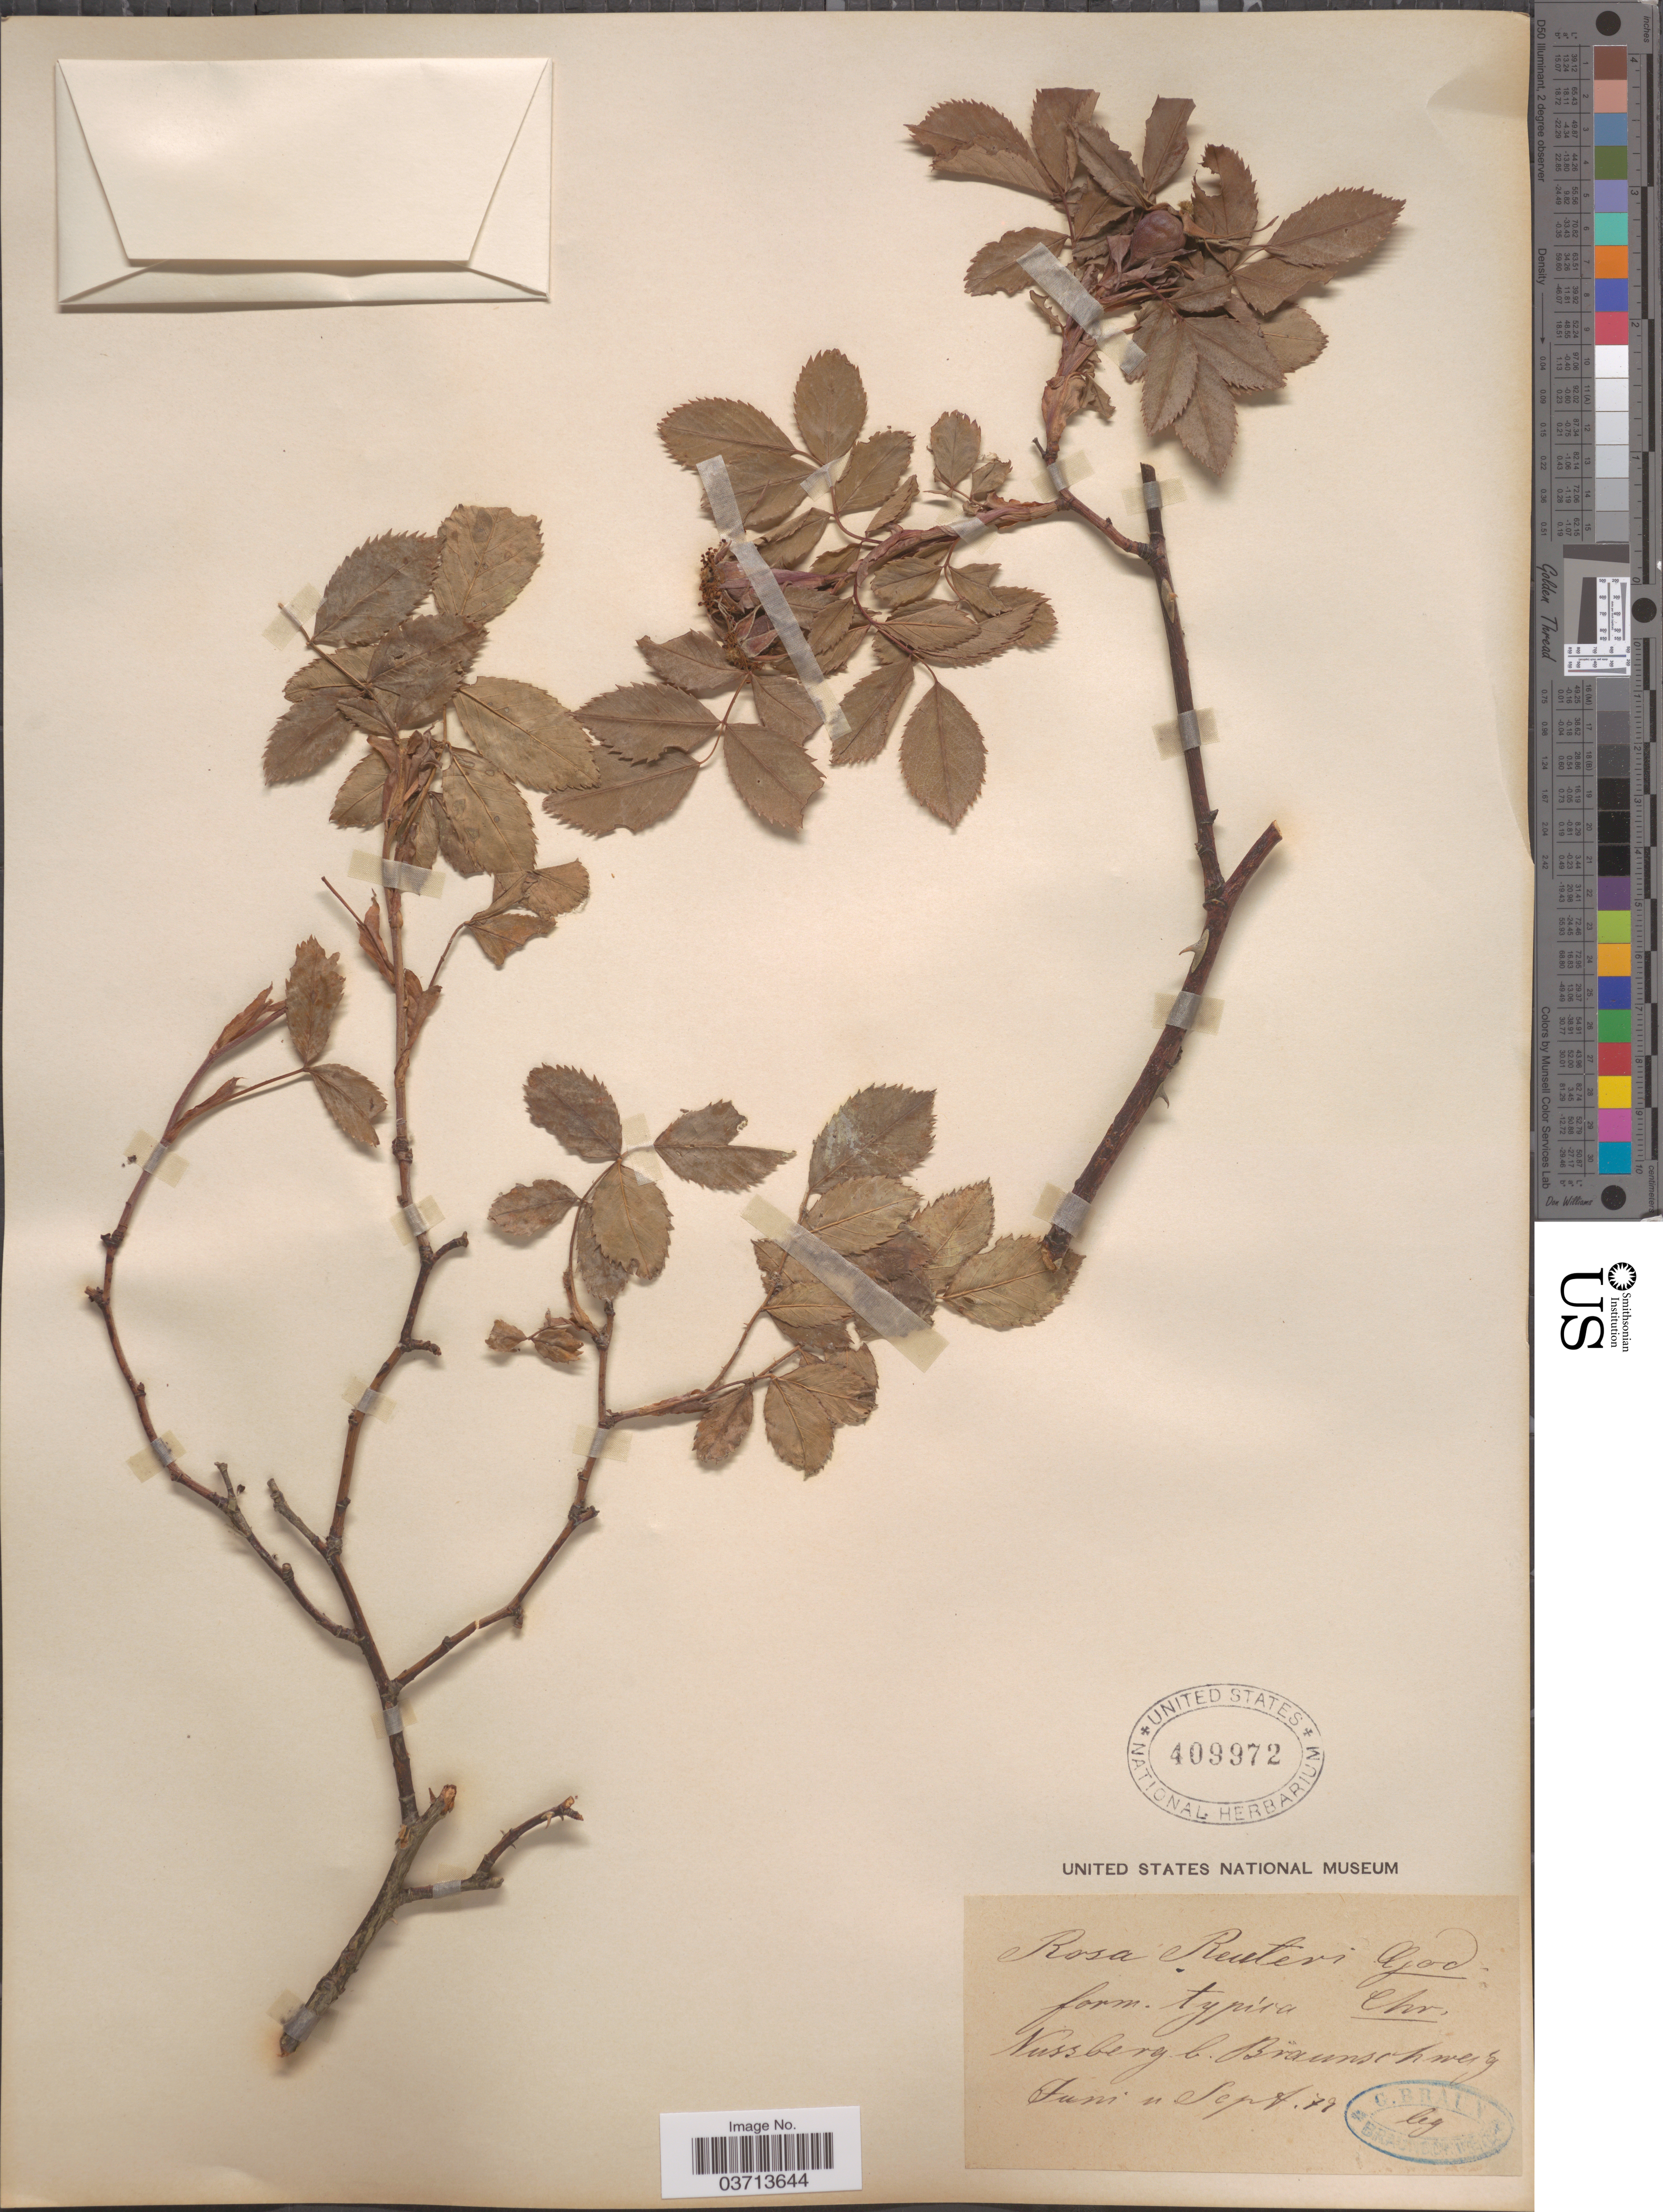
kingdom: Plantae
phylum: Tracheophyta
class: Magnoliopsida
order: Rosales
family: Rosaceae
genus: Rosa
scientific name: Rosa reuteri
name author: (Godet) Reut.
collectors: G. Braun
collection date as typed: Transcribed d/m/y: /6/79 to /9/79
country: Germany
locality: Nussberg b. Braunschweig.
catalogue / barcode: US 409972